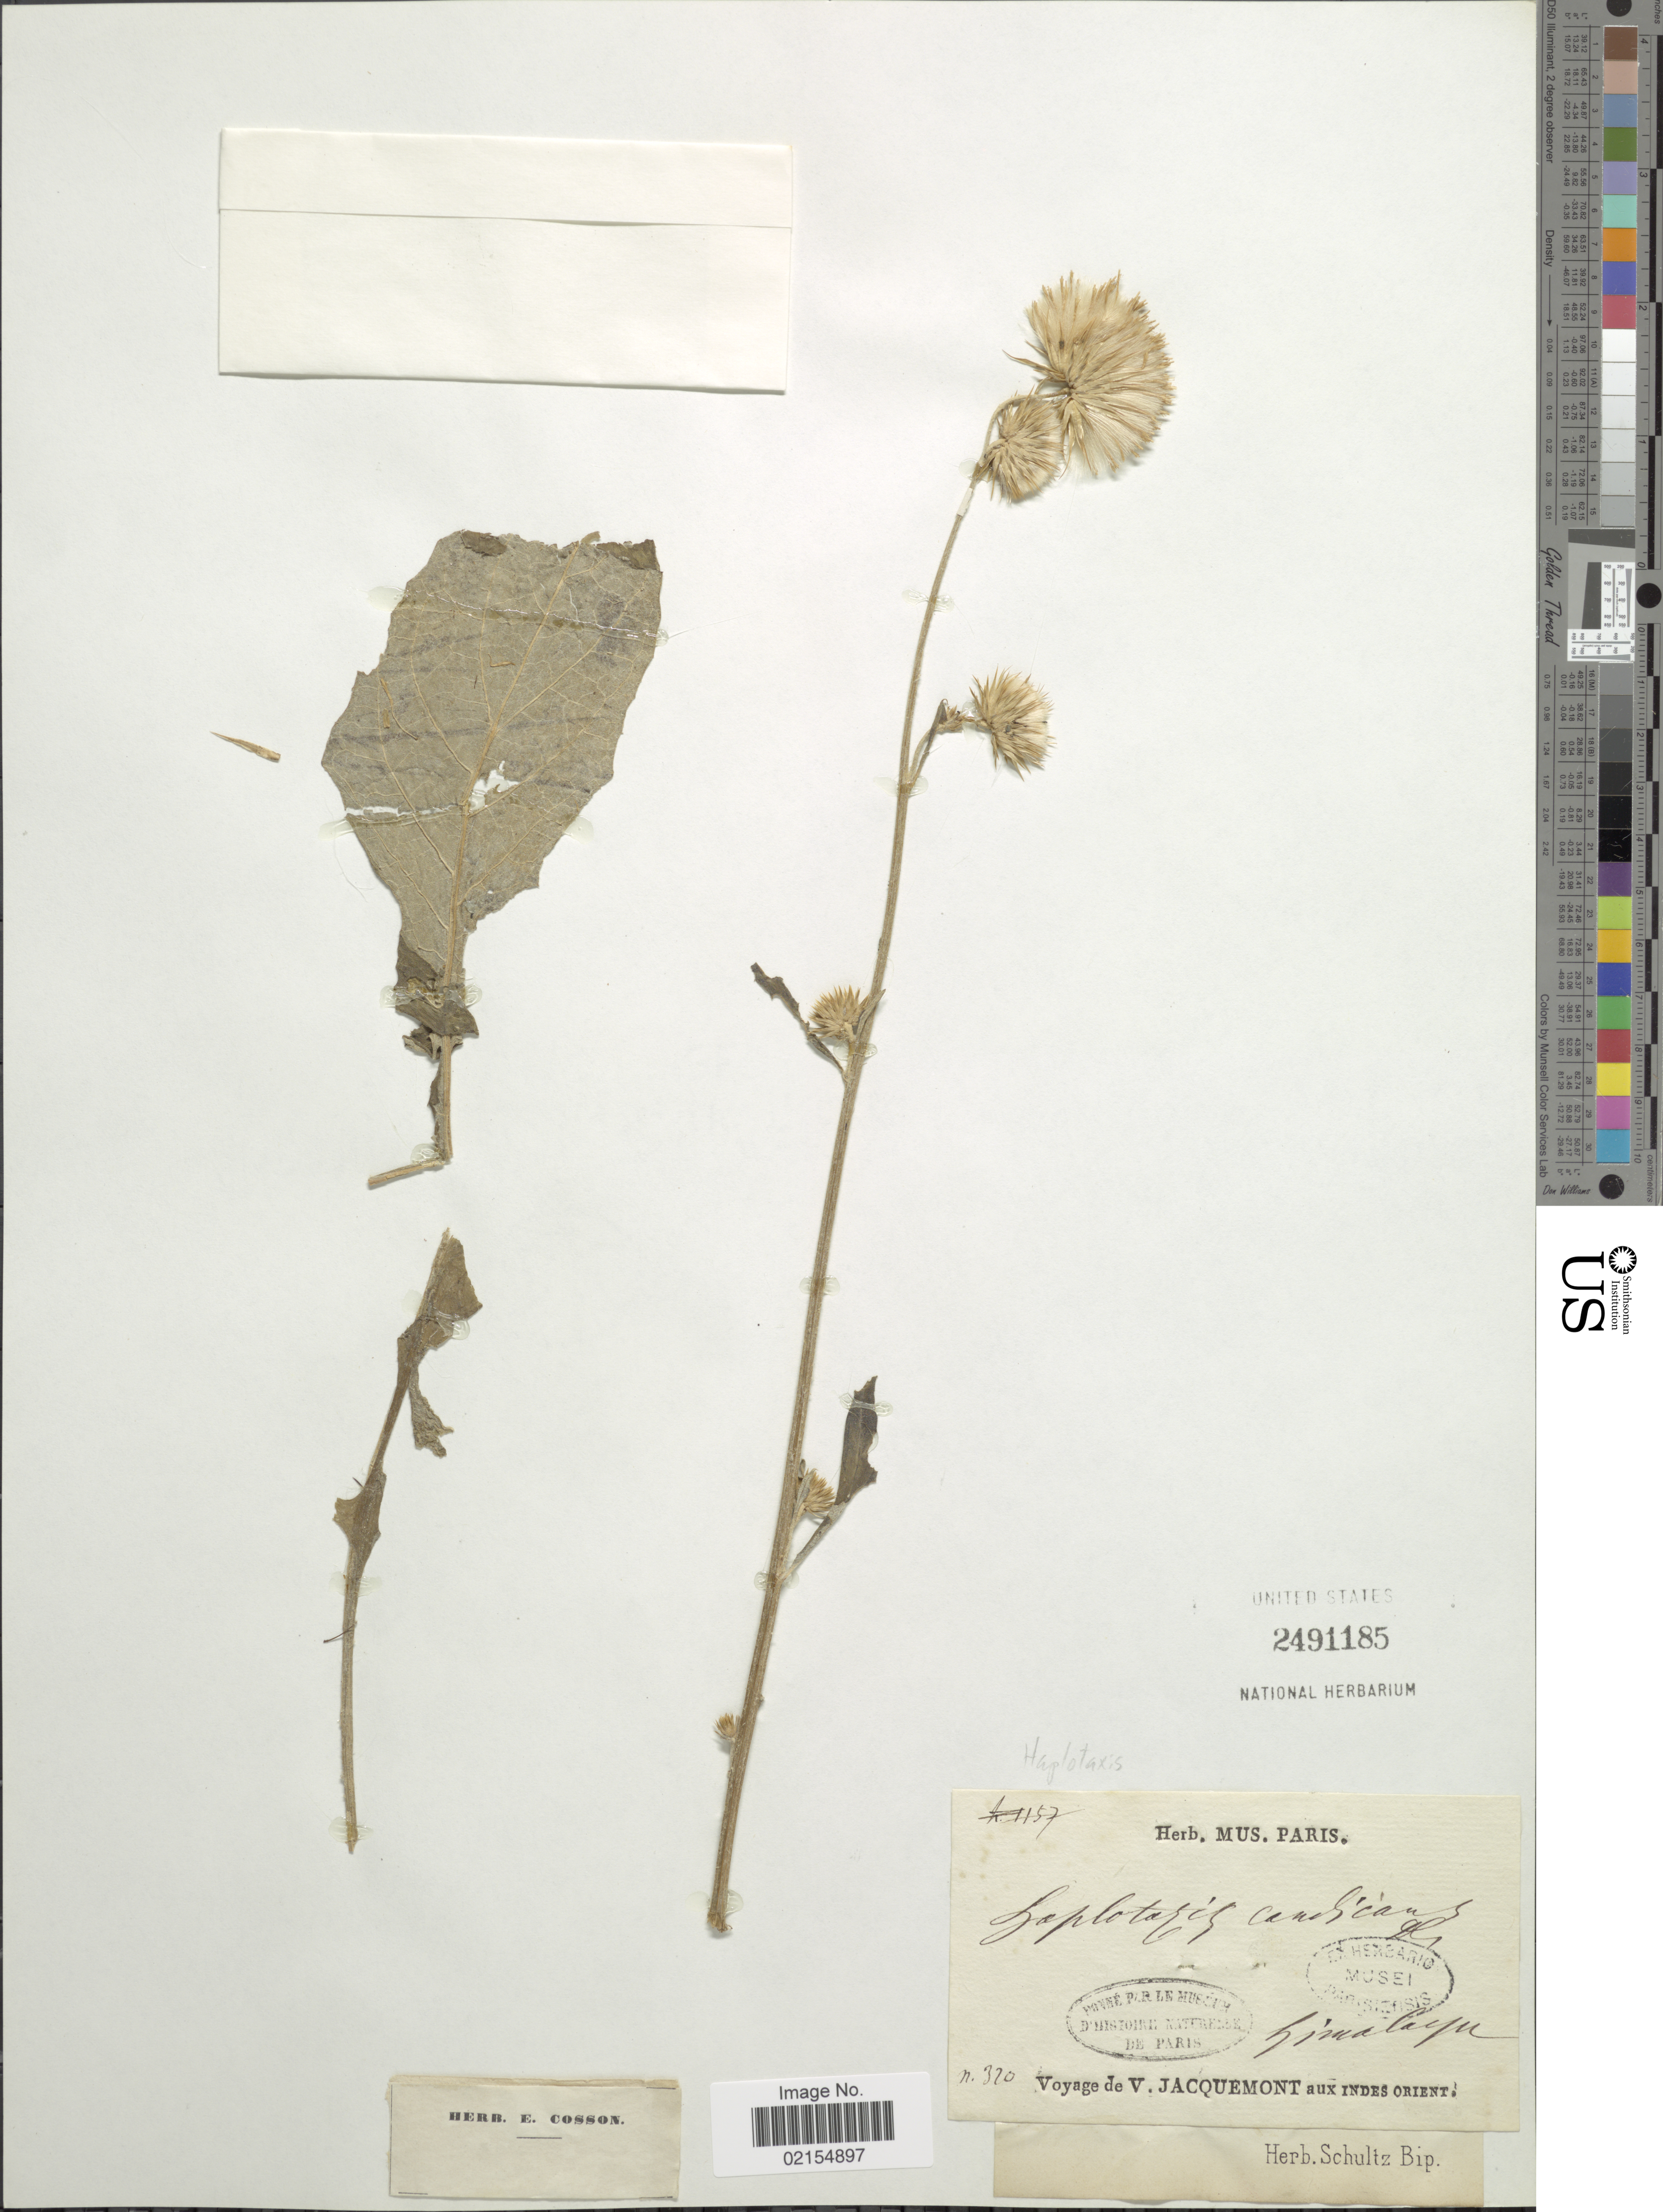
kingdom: Plantae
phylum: Tracheophyta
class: Magnoliopsida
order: Asterales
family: Asteraceae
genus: Himalaiella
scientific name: Himalaiella heteromalla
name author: (D. Don) Raab-Straube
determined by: Chen, Yousheng S.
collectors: V. Jacquemont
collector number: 320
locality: Himalaya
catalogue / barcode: US 2491185